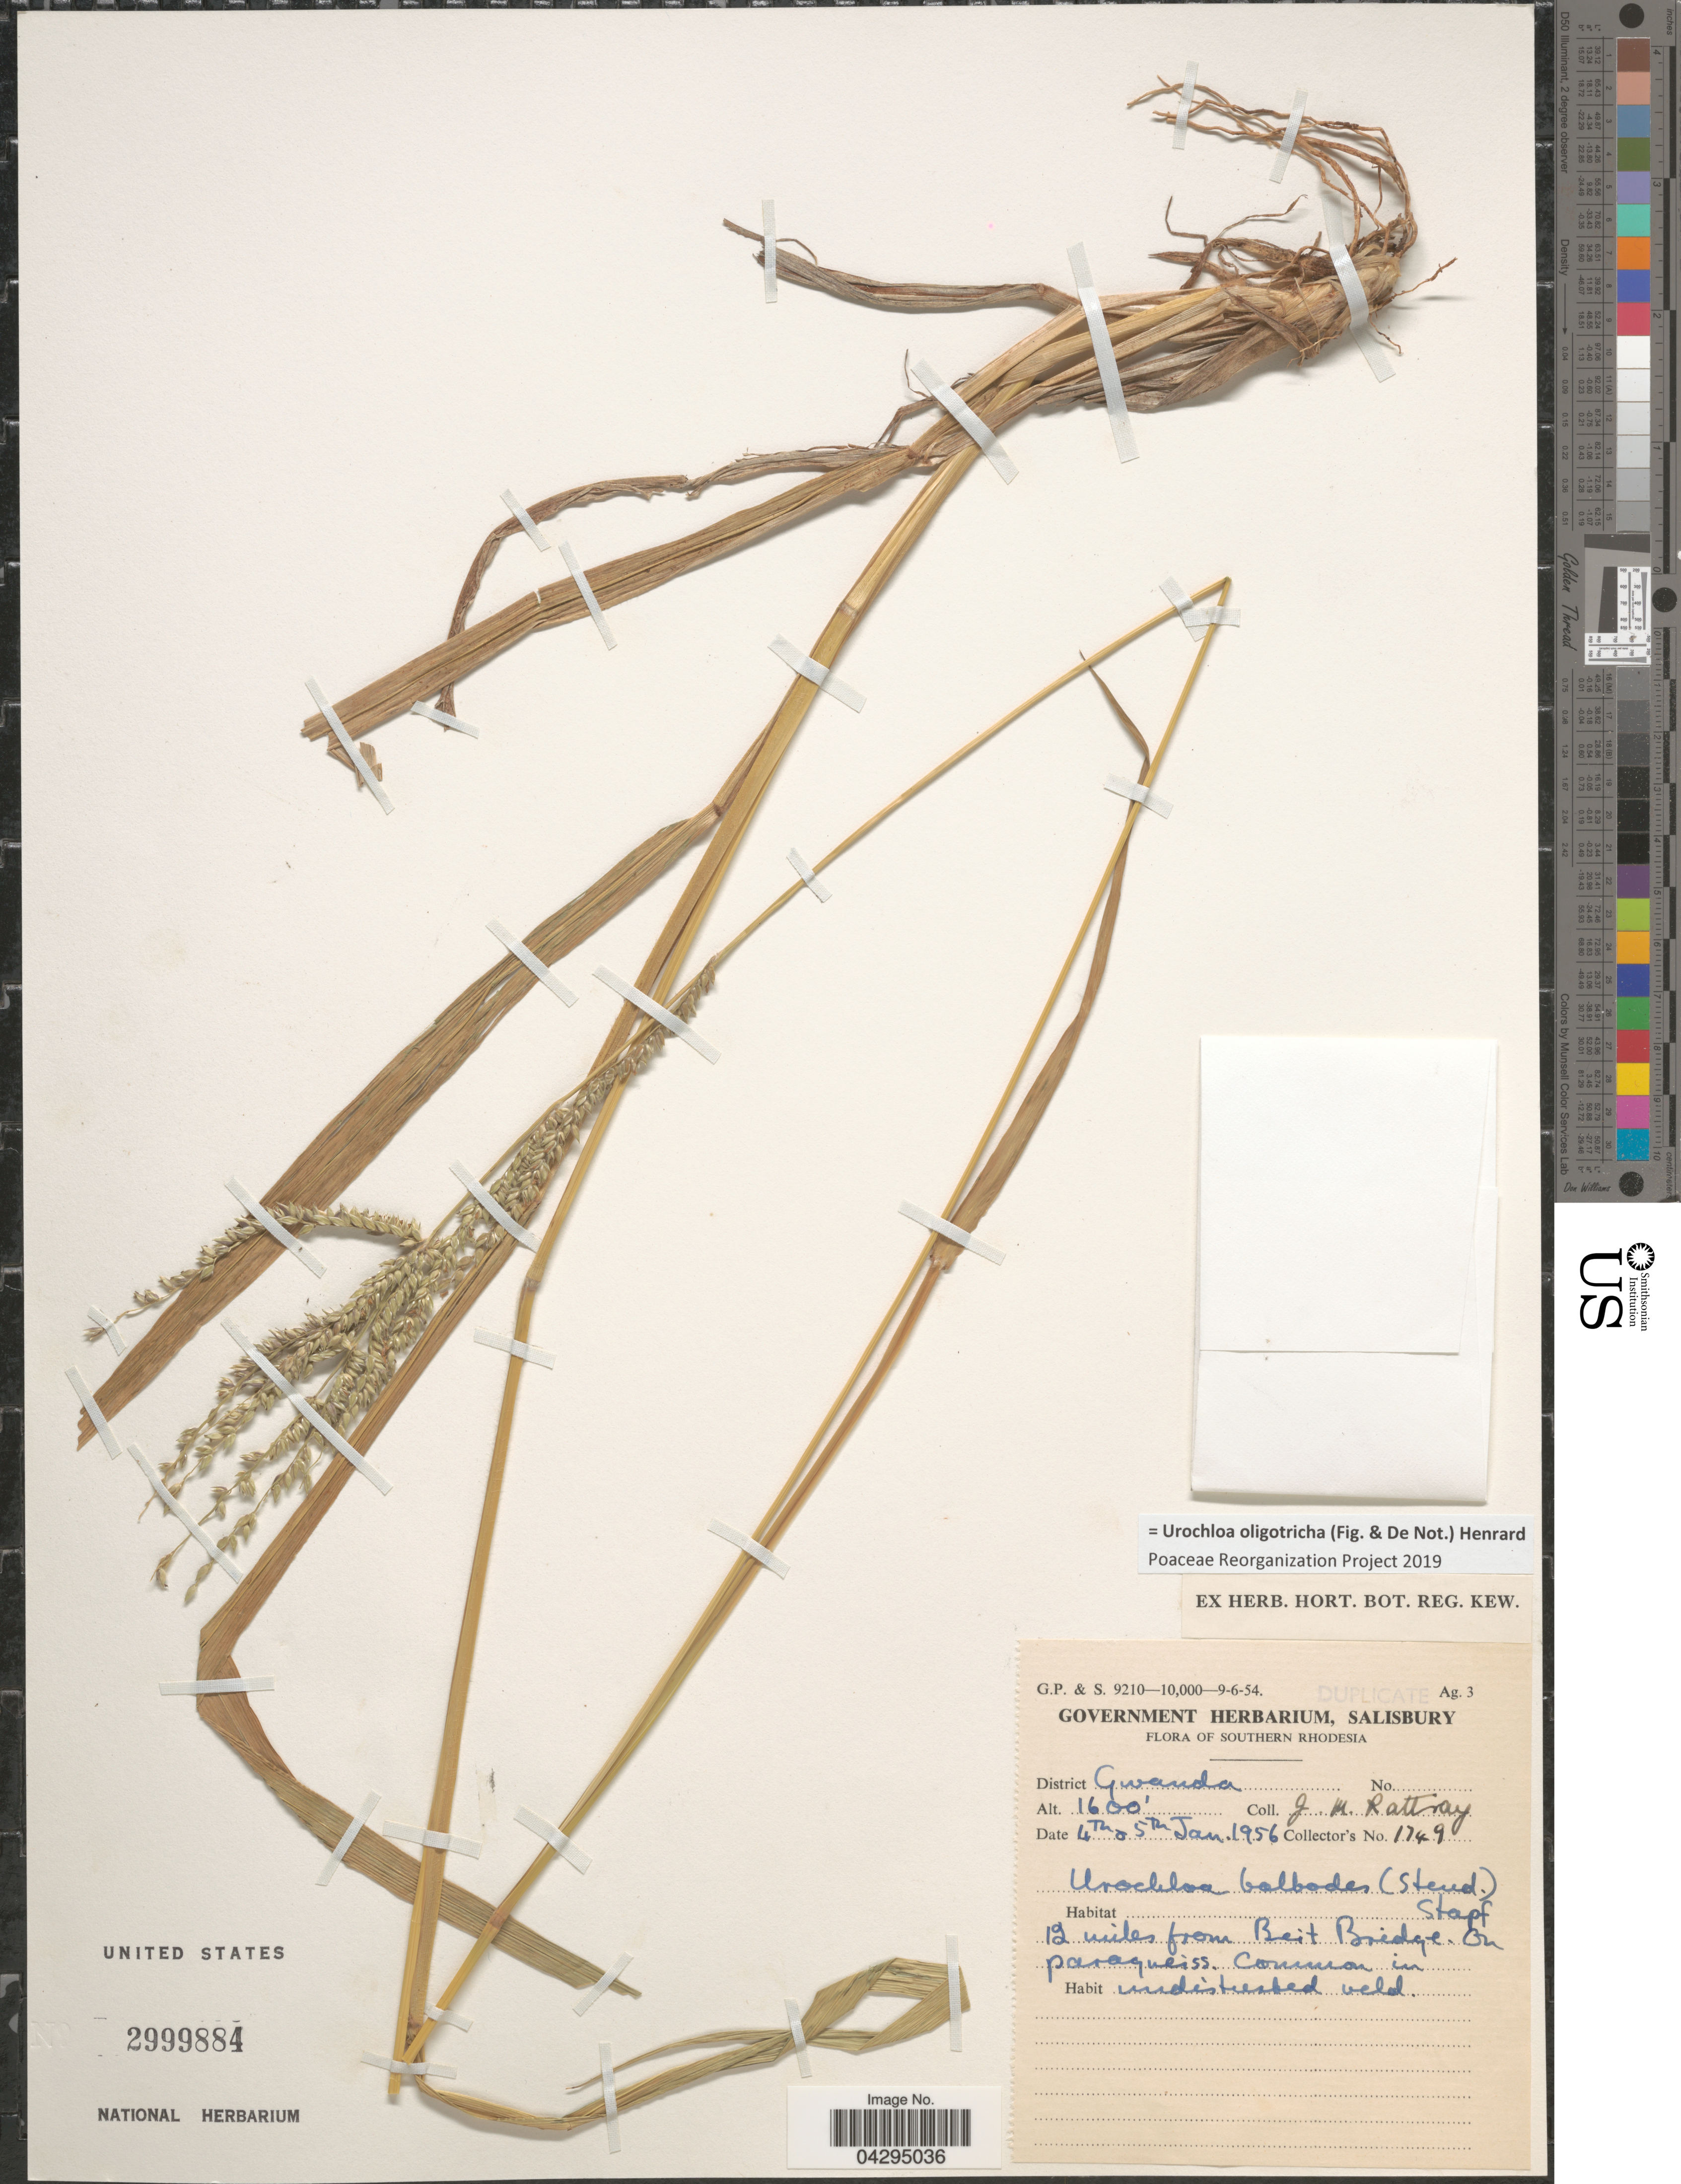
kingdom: Plantae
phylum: Tracheophyta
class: Liliopsida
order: Poales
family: Poaceae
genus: Urochloa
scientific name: Urochloa oligotricha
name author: (Fig. & De Not.) Henr.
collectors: J. Rattray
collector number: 1749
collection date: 1956-01-04/1956-01-05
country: Zimbabwe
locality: Southern Rhodesia. District Gwanda. 12 miles from Beit Bridge. On paragneiss. Common in undisturbed veld.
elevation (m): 488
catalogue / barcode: US 2999884